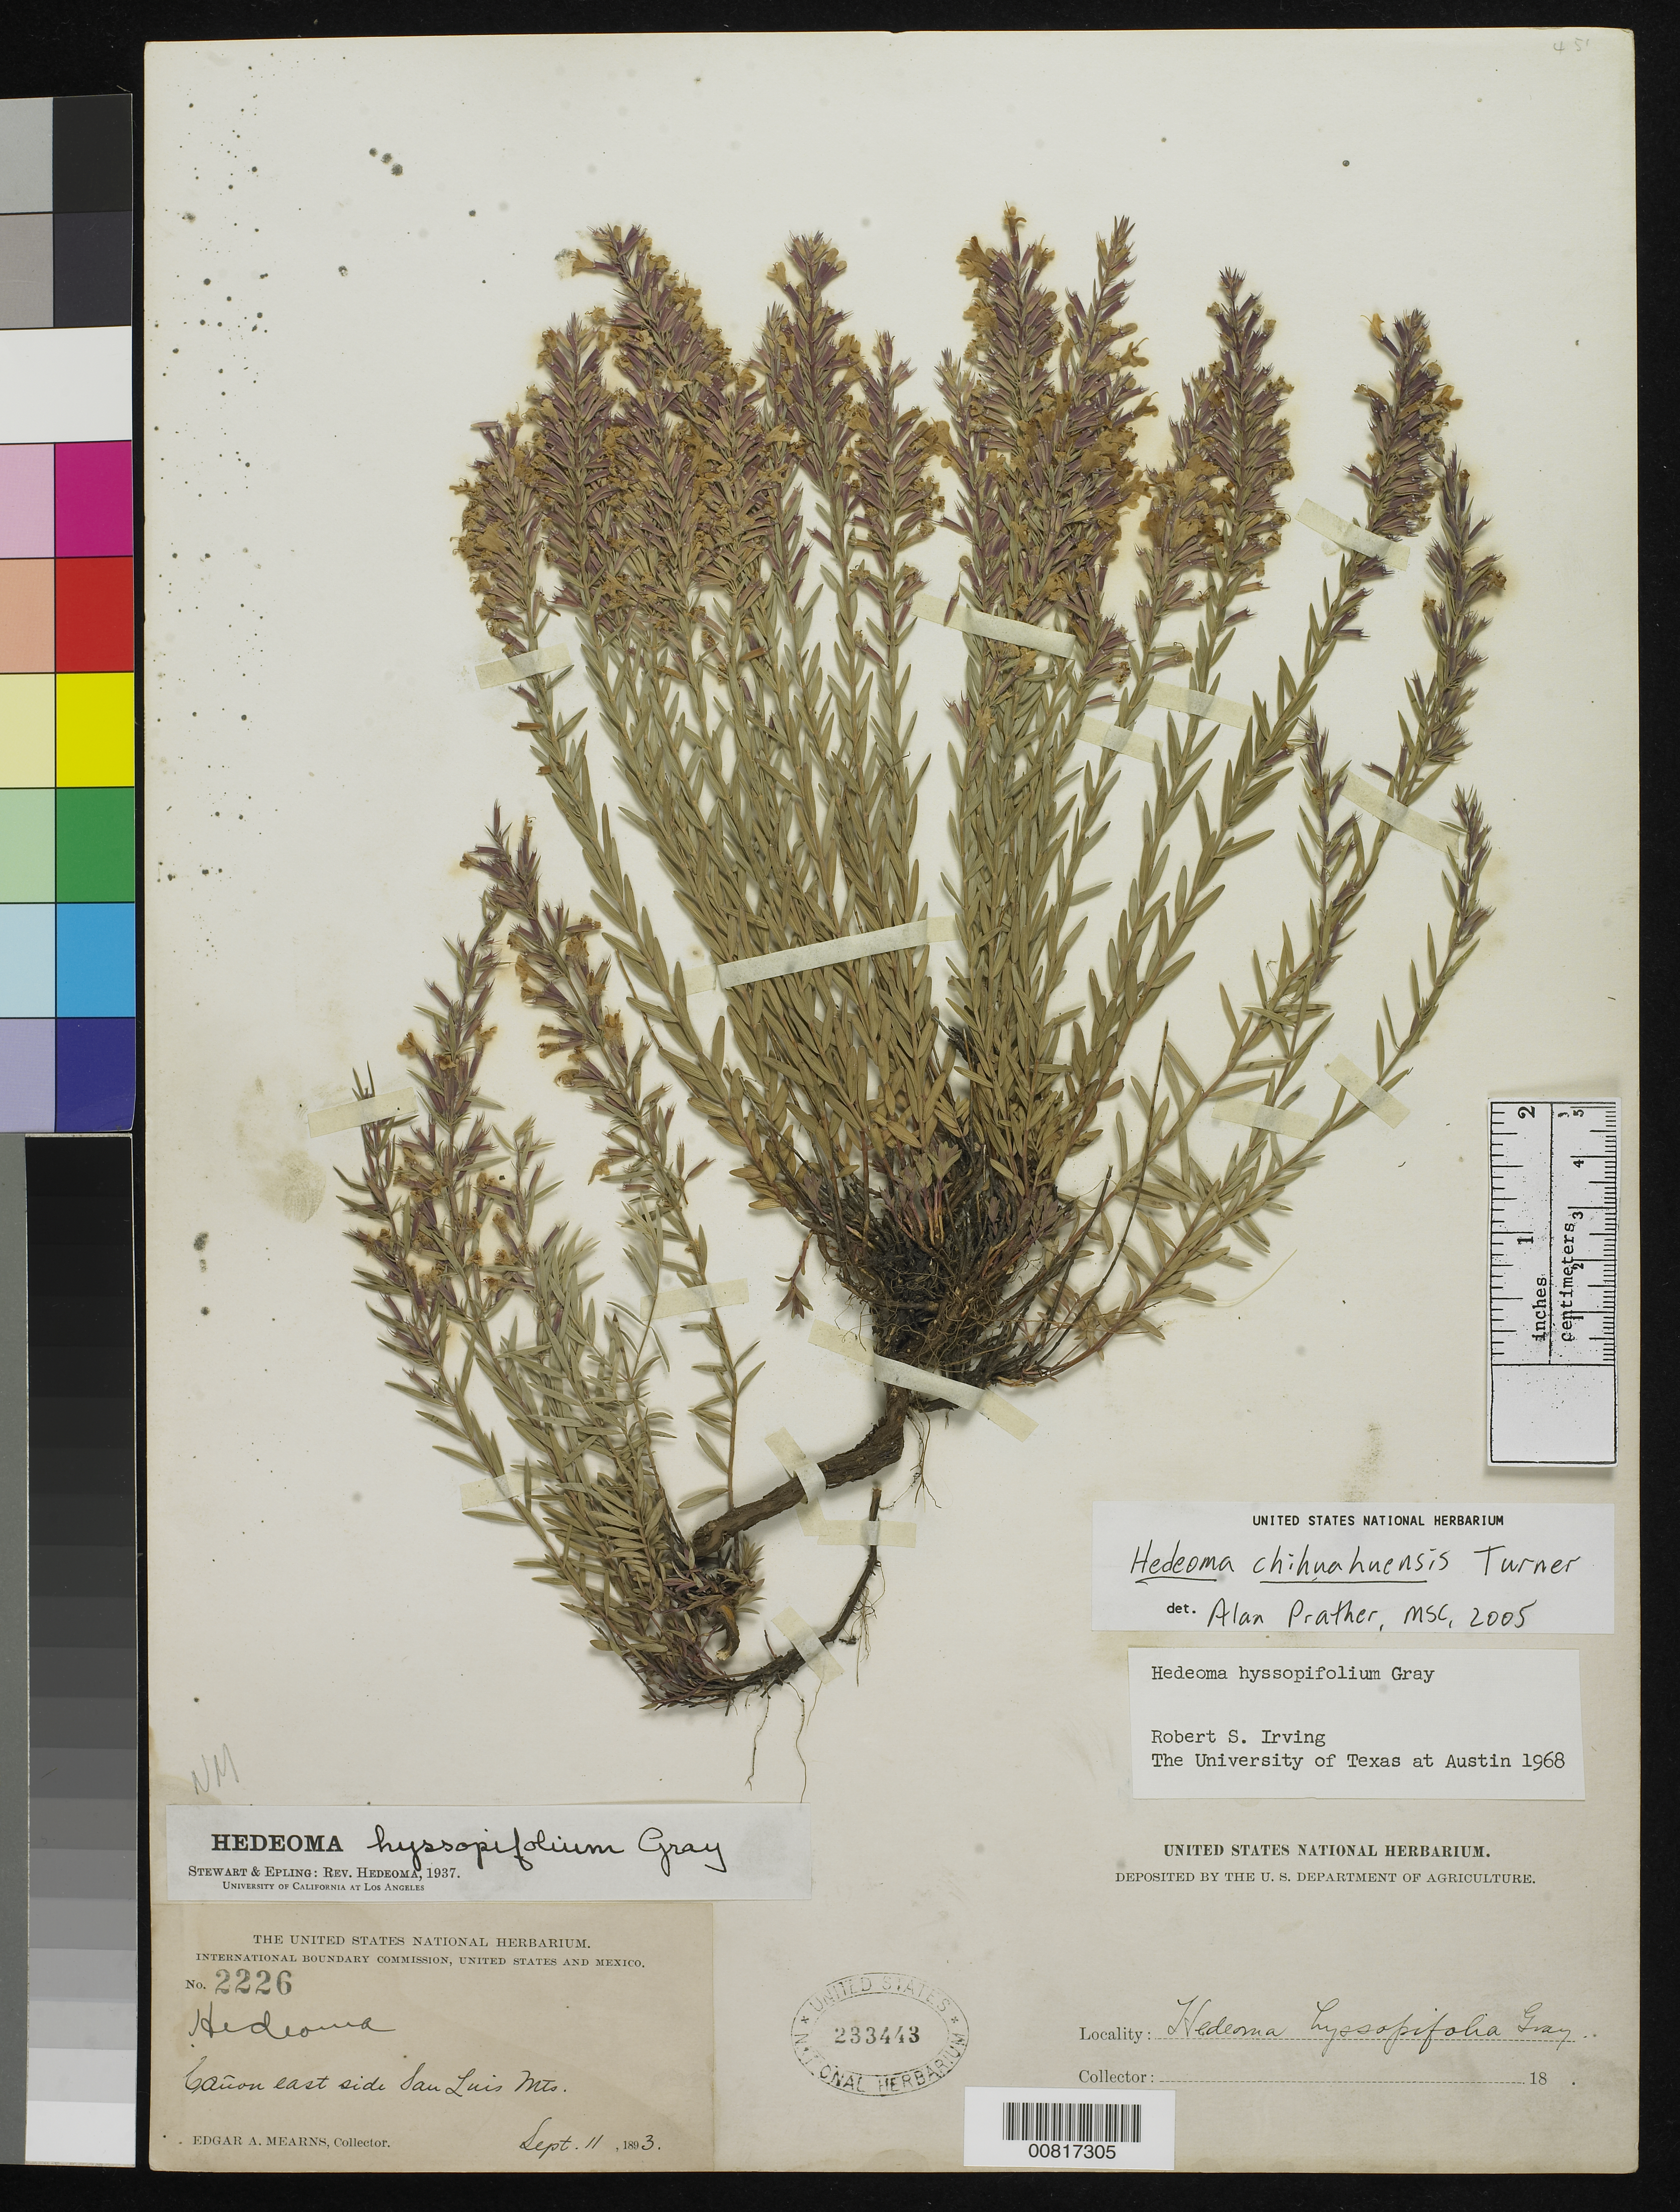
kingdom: Plantae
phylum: Tracheophyta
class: Magnoliopsida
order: Lamiales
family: Lamiaceae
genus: Hedeoma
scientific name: Hedeoma chihuahuensis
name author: (Henrickson) B.L. Turner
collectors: E. A. Mearns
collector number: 2226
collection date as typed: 11 Sep 1893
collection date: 1893-09-11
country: United States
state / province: New Mexico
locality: Cañon east side San Luis Mts.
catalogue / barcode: US 233443